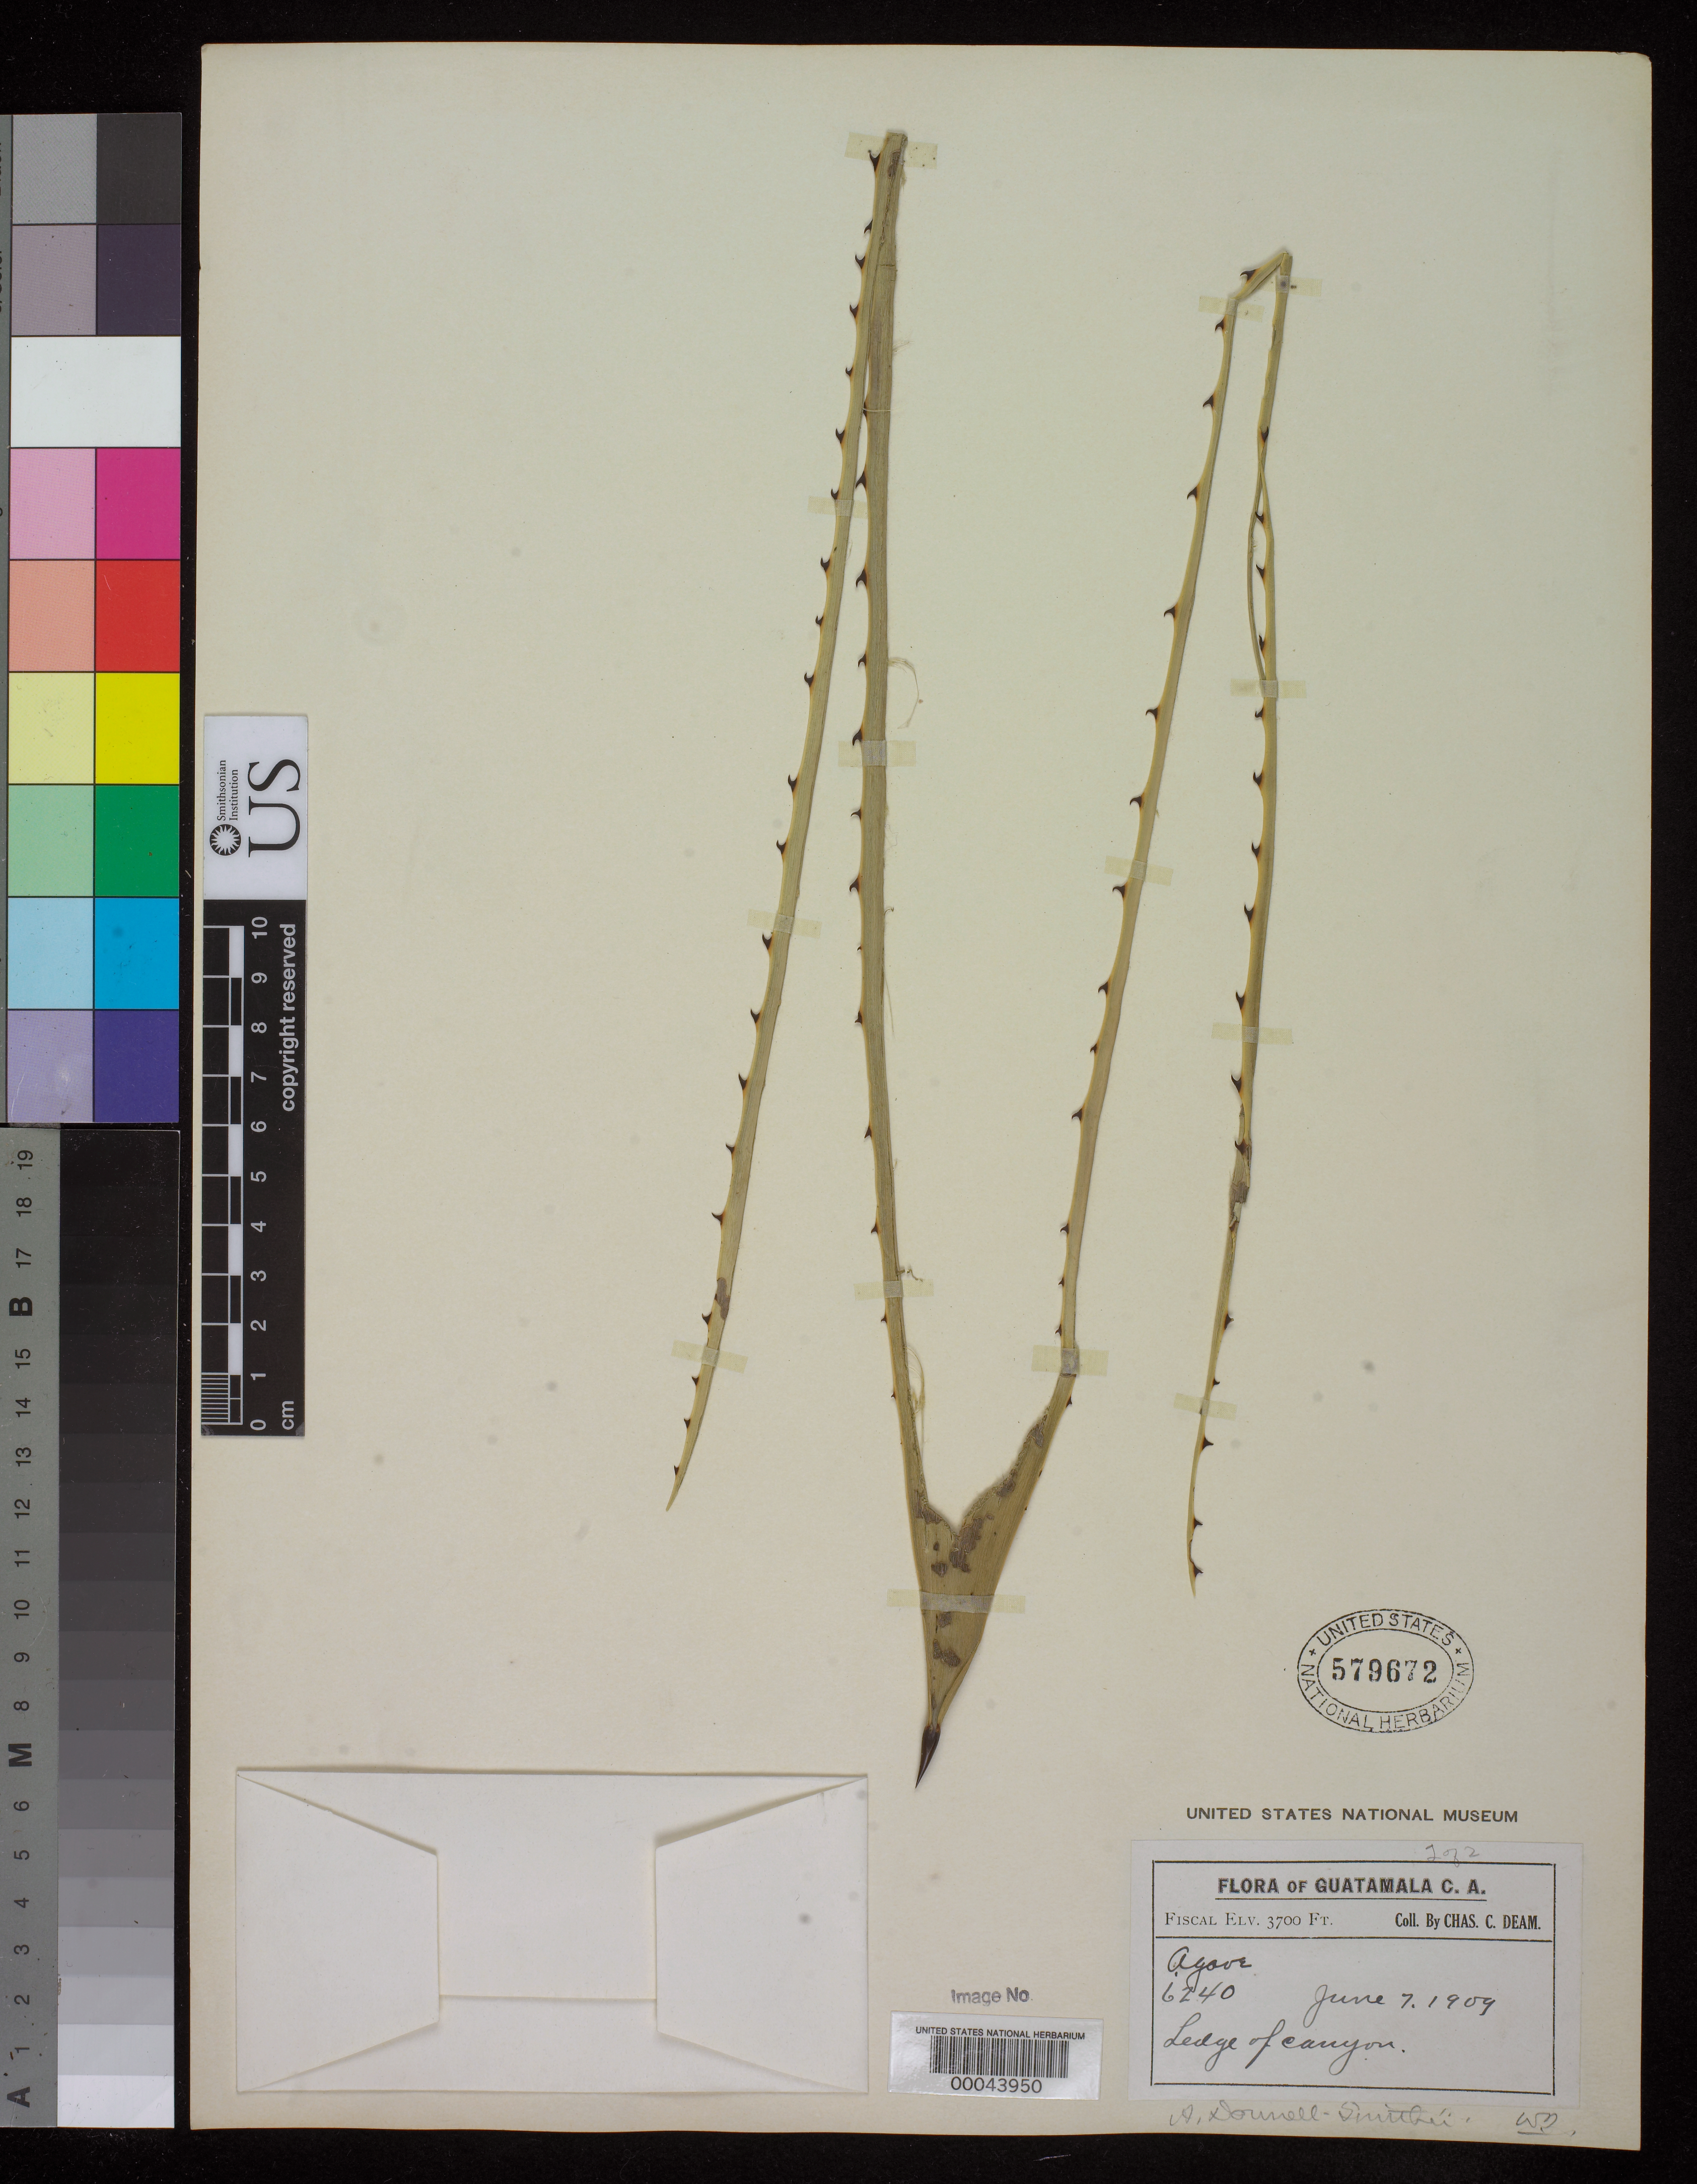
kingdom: Plantae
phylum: Tracheophyta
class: Liliopsida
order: Asparagales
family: Asparagaceae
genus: Agave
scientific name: Agave donnell-smithii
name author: Trel.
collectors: C. C. Deam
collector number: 6240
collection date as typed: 07 Jun 1909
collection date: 1909-06-07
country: Guatemala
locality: Ledge in canyon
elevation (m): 1128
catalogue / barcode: US 579672